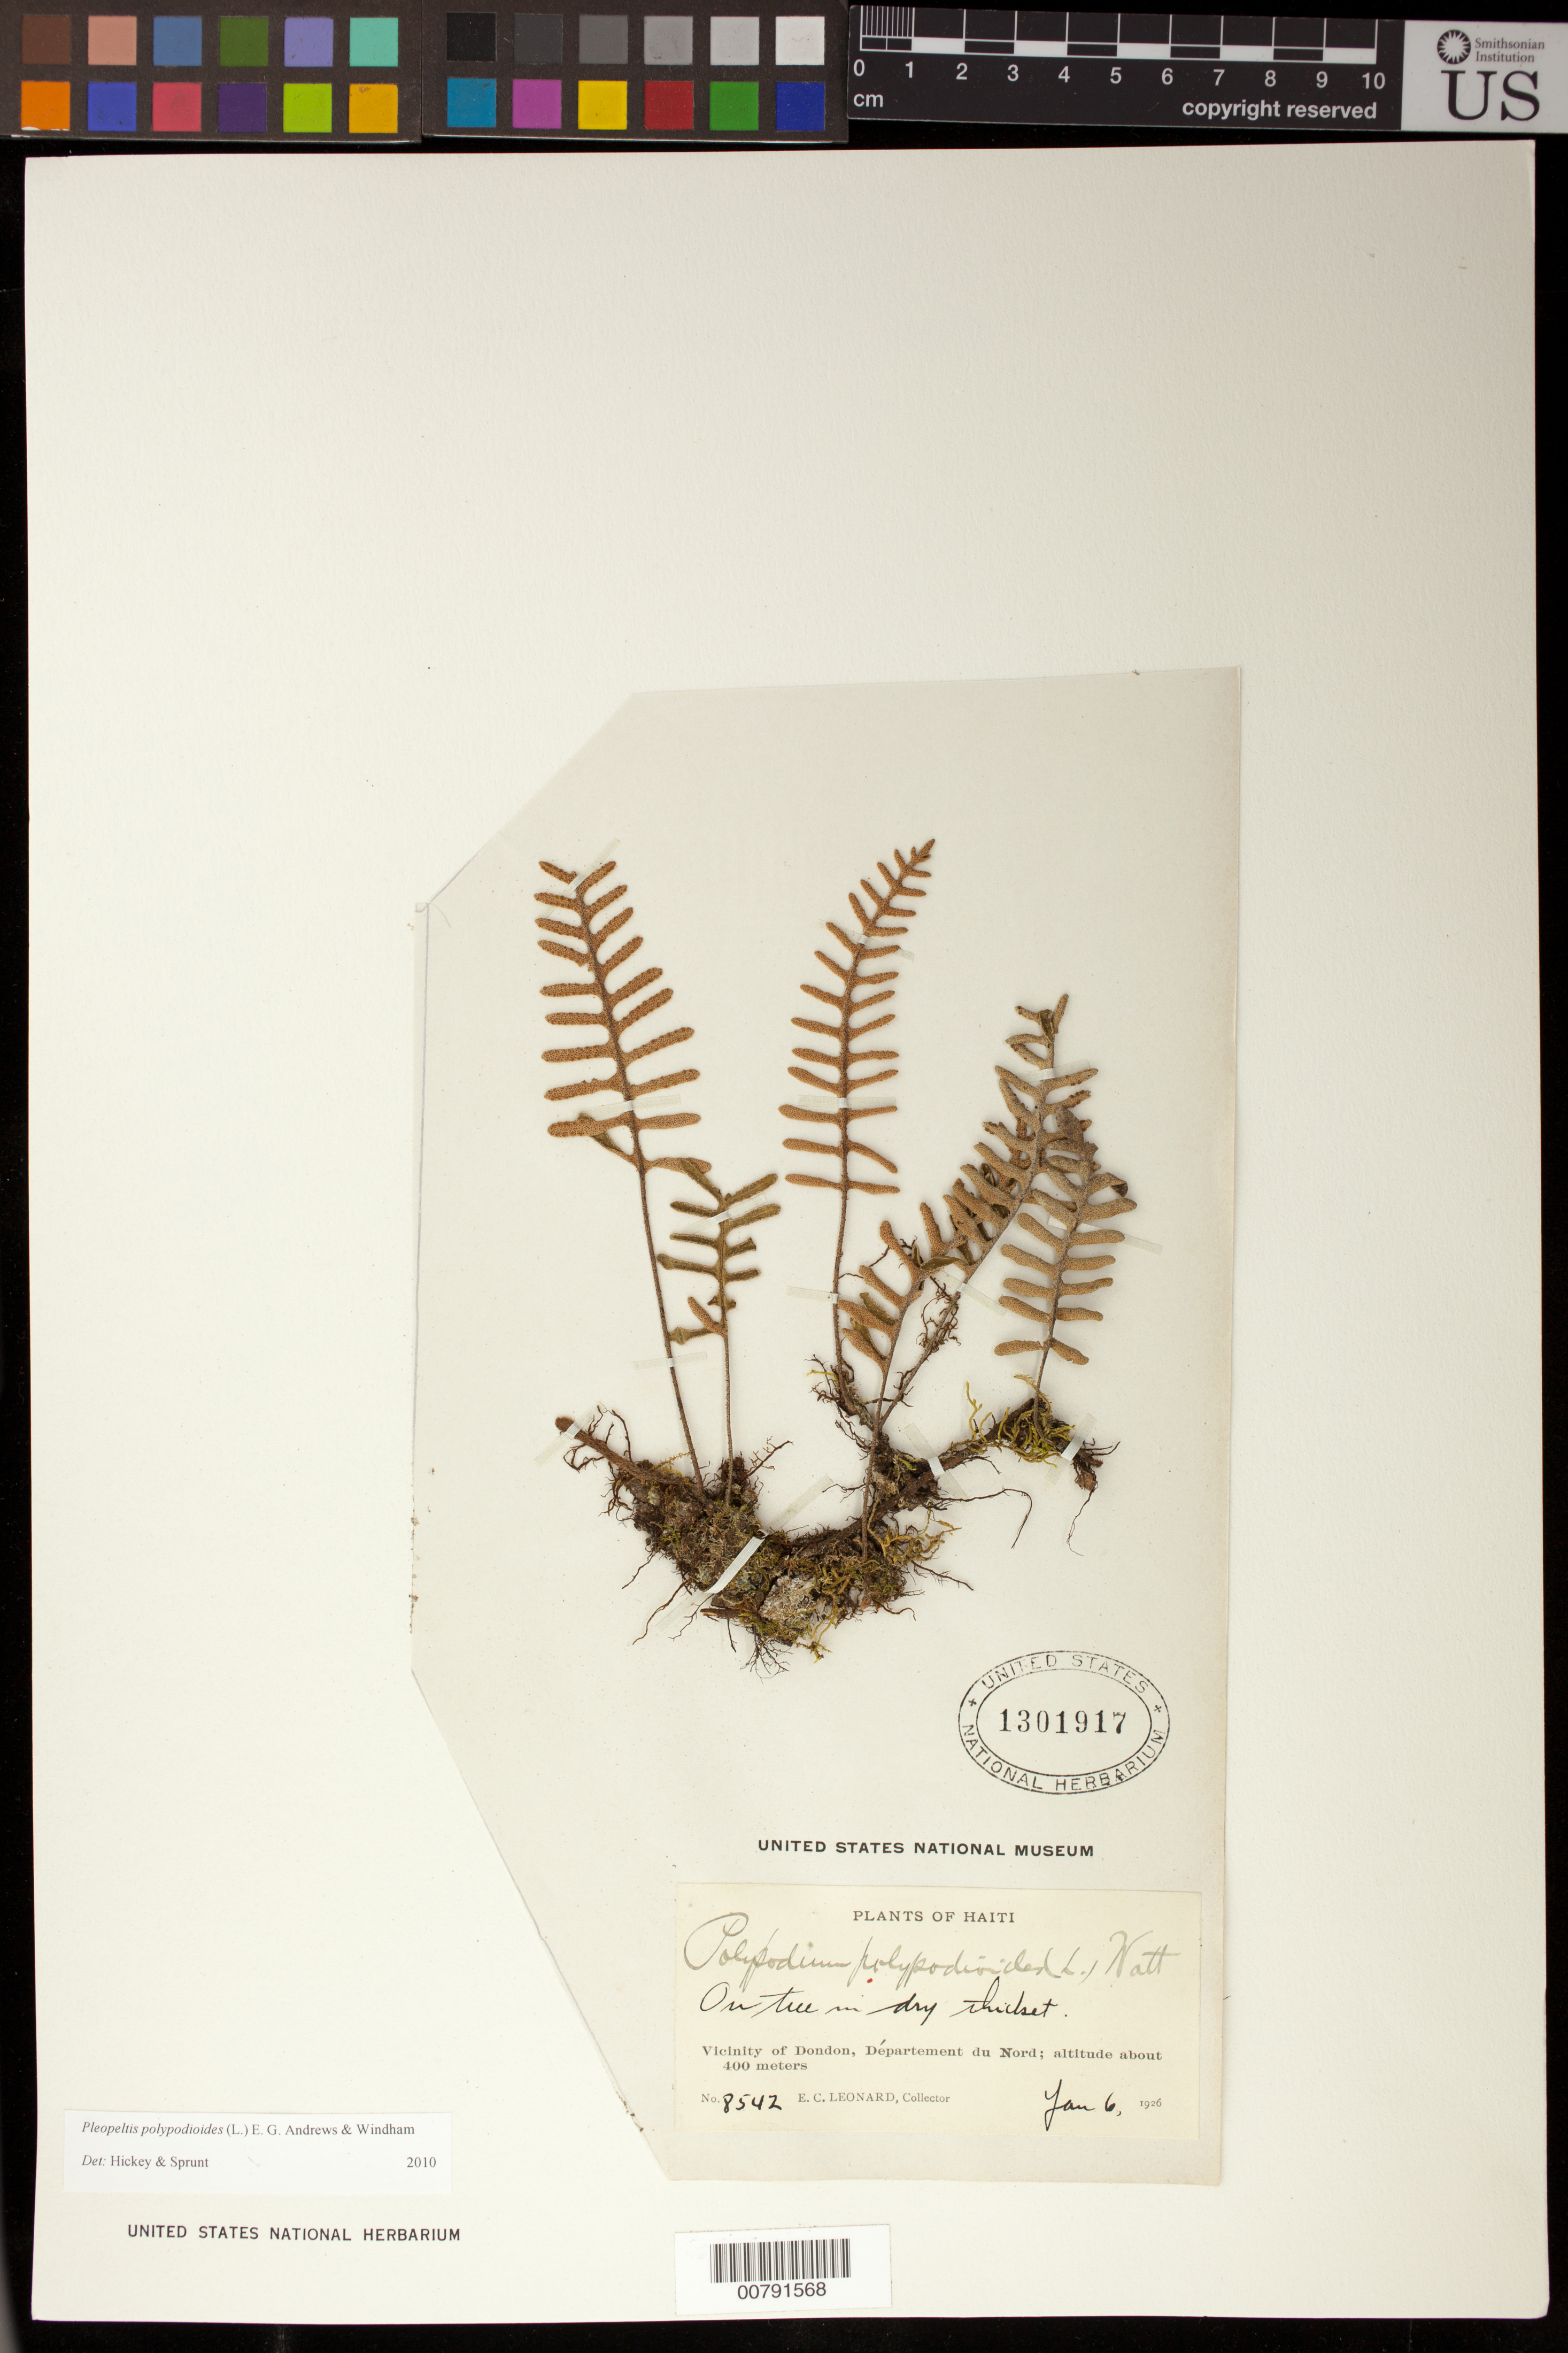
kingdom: Plantae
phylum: Tracheophyta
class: Polypodiopsida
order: Polypodiales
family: Polypodiaceae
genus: Pleopeltis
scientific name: Pleopeltis polypodioides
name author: (L.) E.G. Andrews & Windham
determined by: Hickey, R. J.; Sprunt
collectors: E. C. Leonard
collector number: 8542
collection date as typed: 06 Jan 1926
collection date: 1926-01-06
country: Haiti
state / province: Nord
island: Hispaniola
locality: Dondon vicinity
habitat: On tree in dry thicket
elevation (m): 400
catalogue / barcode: US 1301917